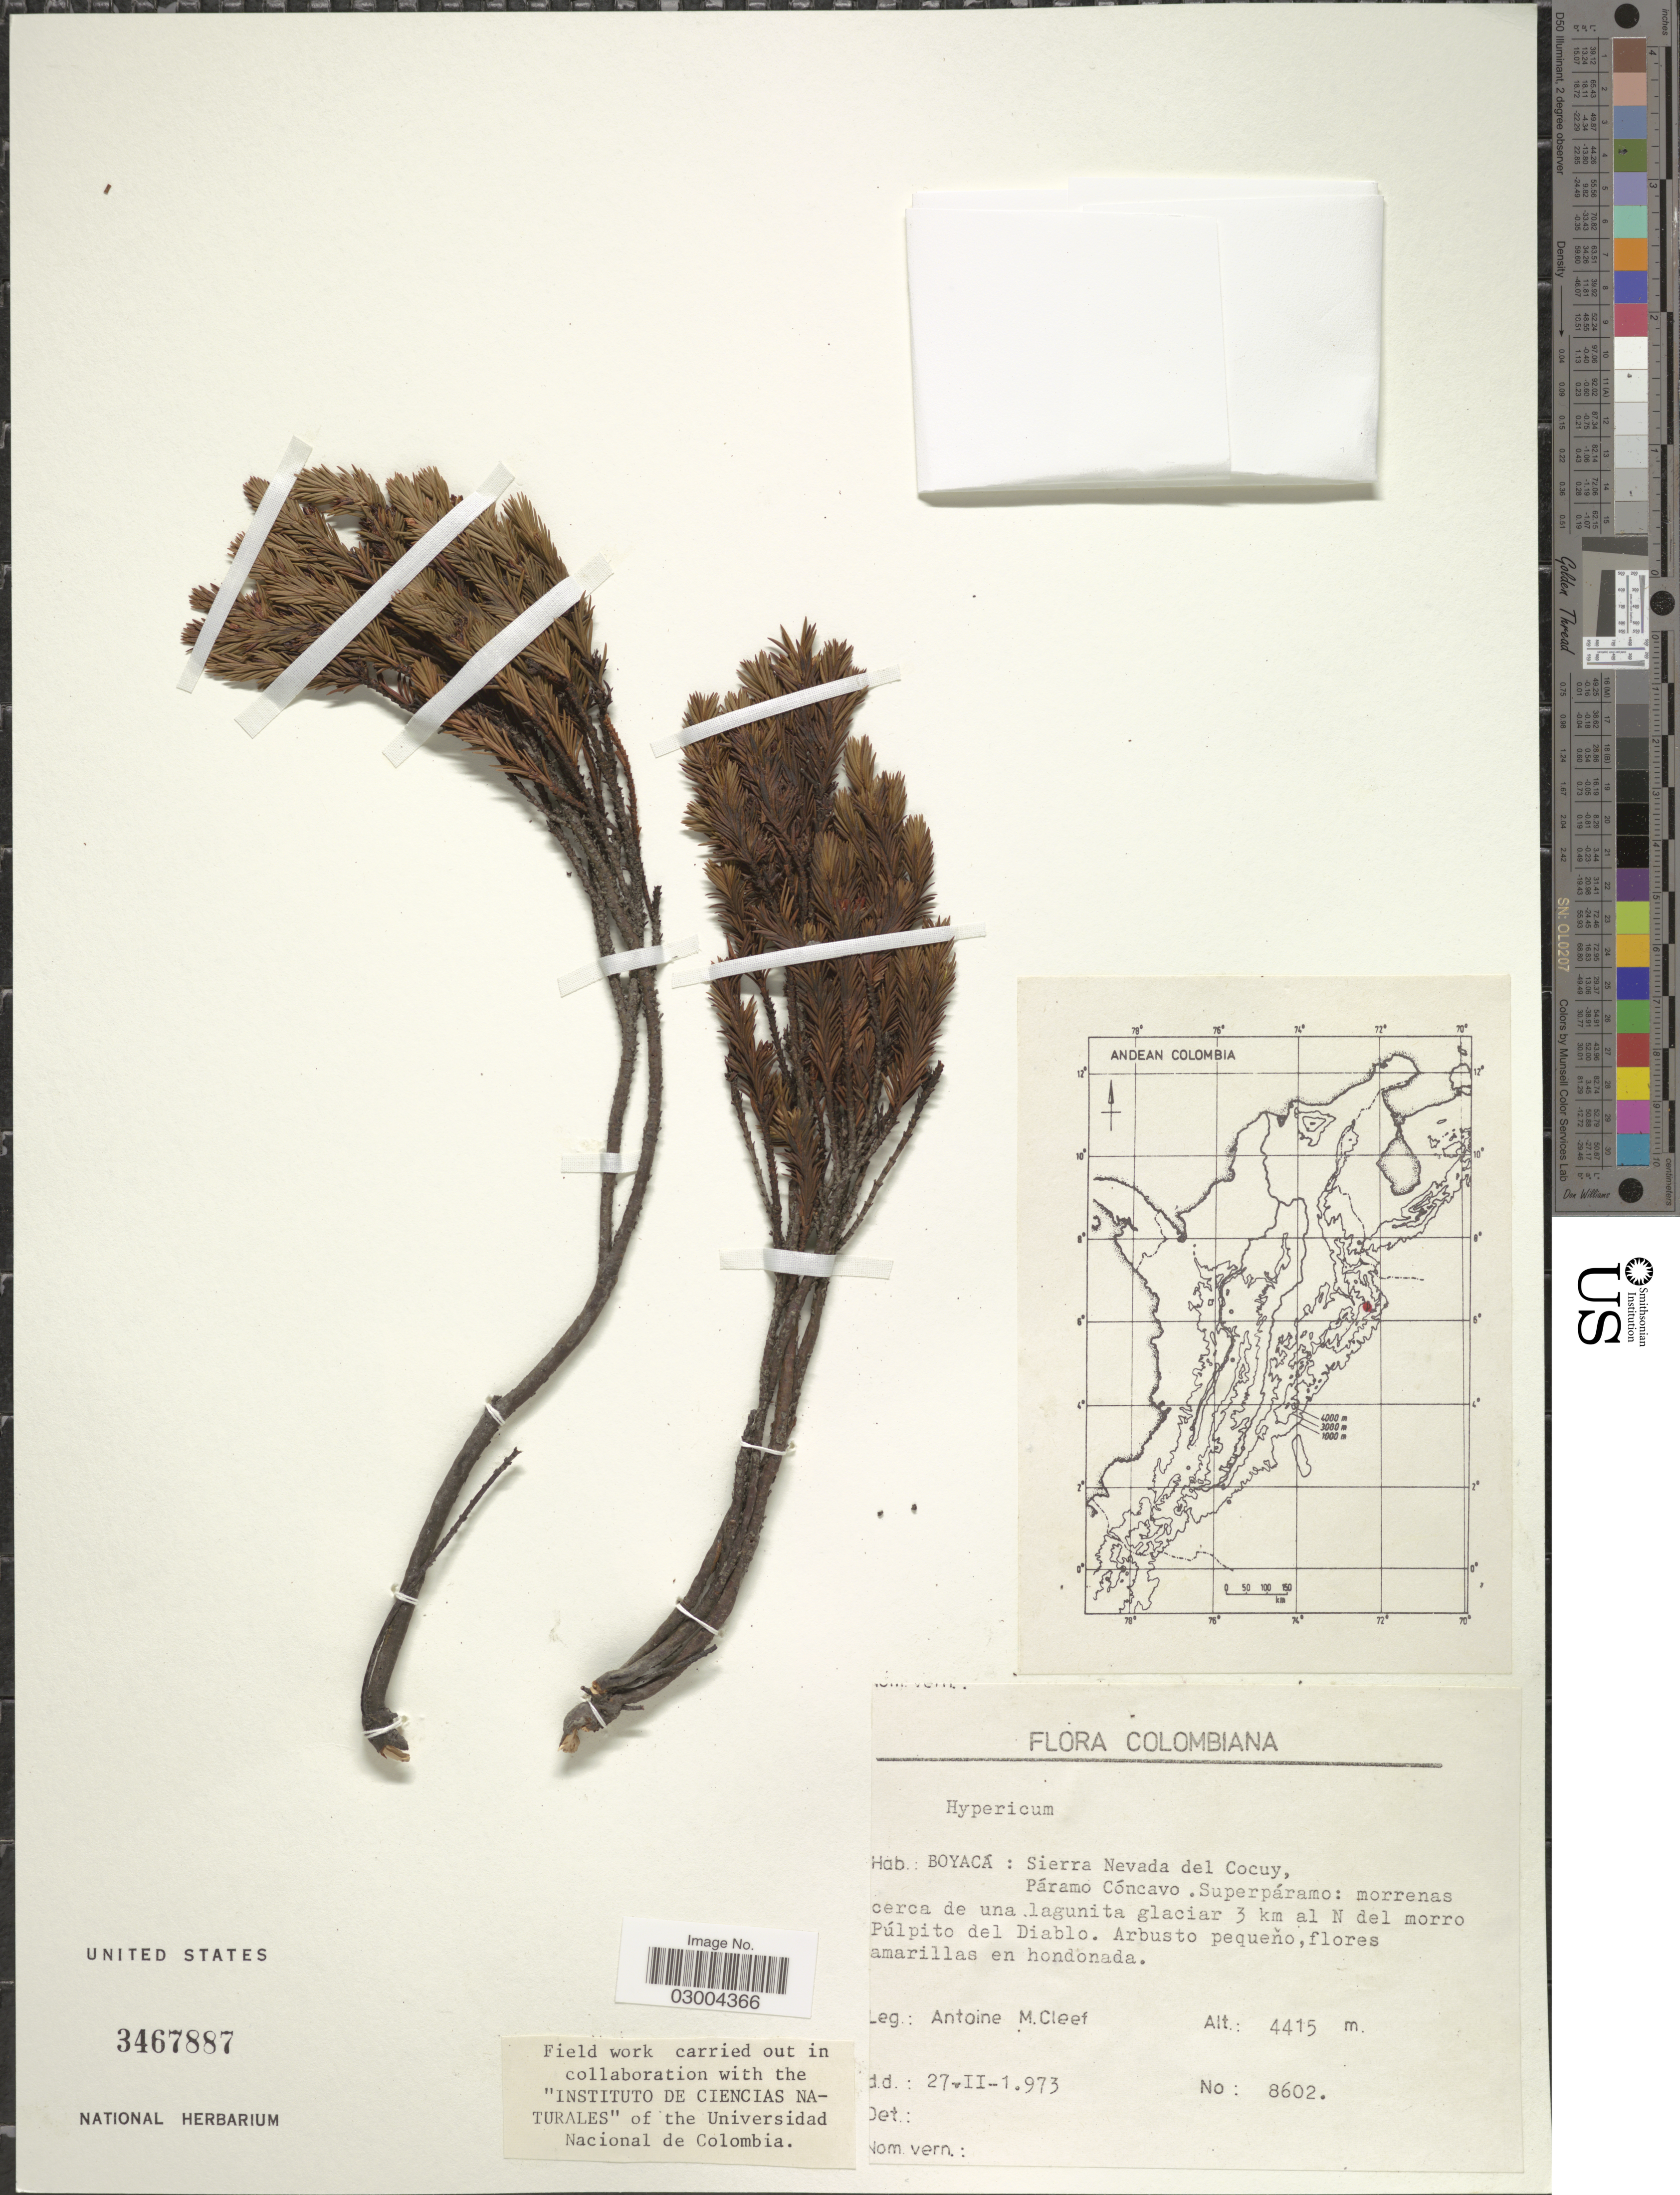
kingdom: Plantae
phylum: Tracheophyta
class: Magnoliopsida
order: Malpighiales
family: Hypericaceae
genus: Hypericum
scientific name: Hypericum sp.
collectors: A. M. Cleef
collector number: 8602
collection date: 1973-02-27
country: Colombia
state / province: Boyacá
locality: Sierra Nevada del Cocuy, Páramo Cóncavo. Superpáramo: morrenas cerca de una lagunita glaciar 3 km al N del morro Púlpito del Diablo.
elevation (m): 4415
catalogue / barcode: US 3467887